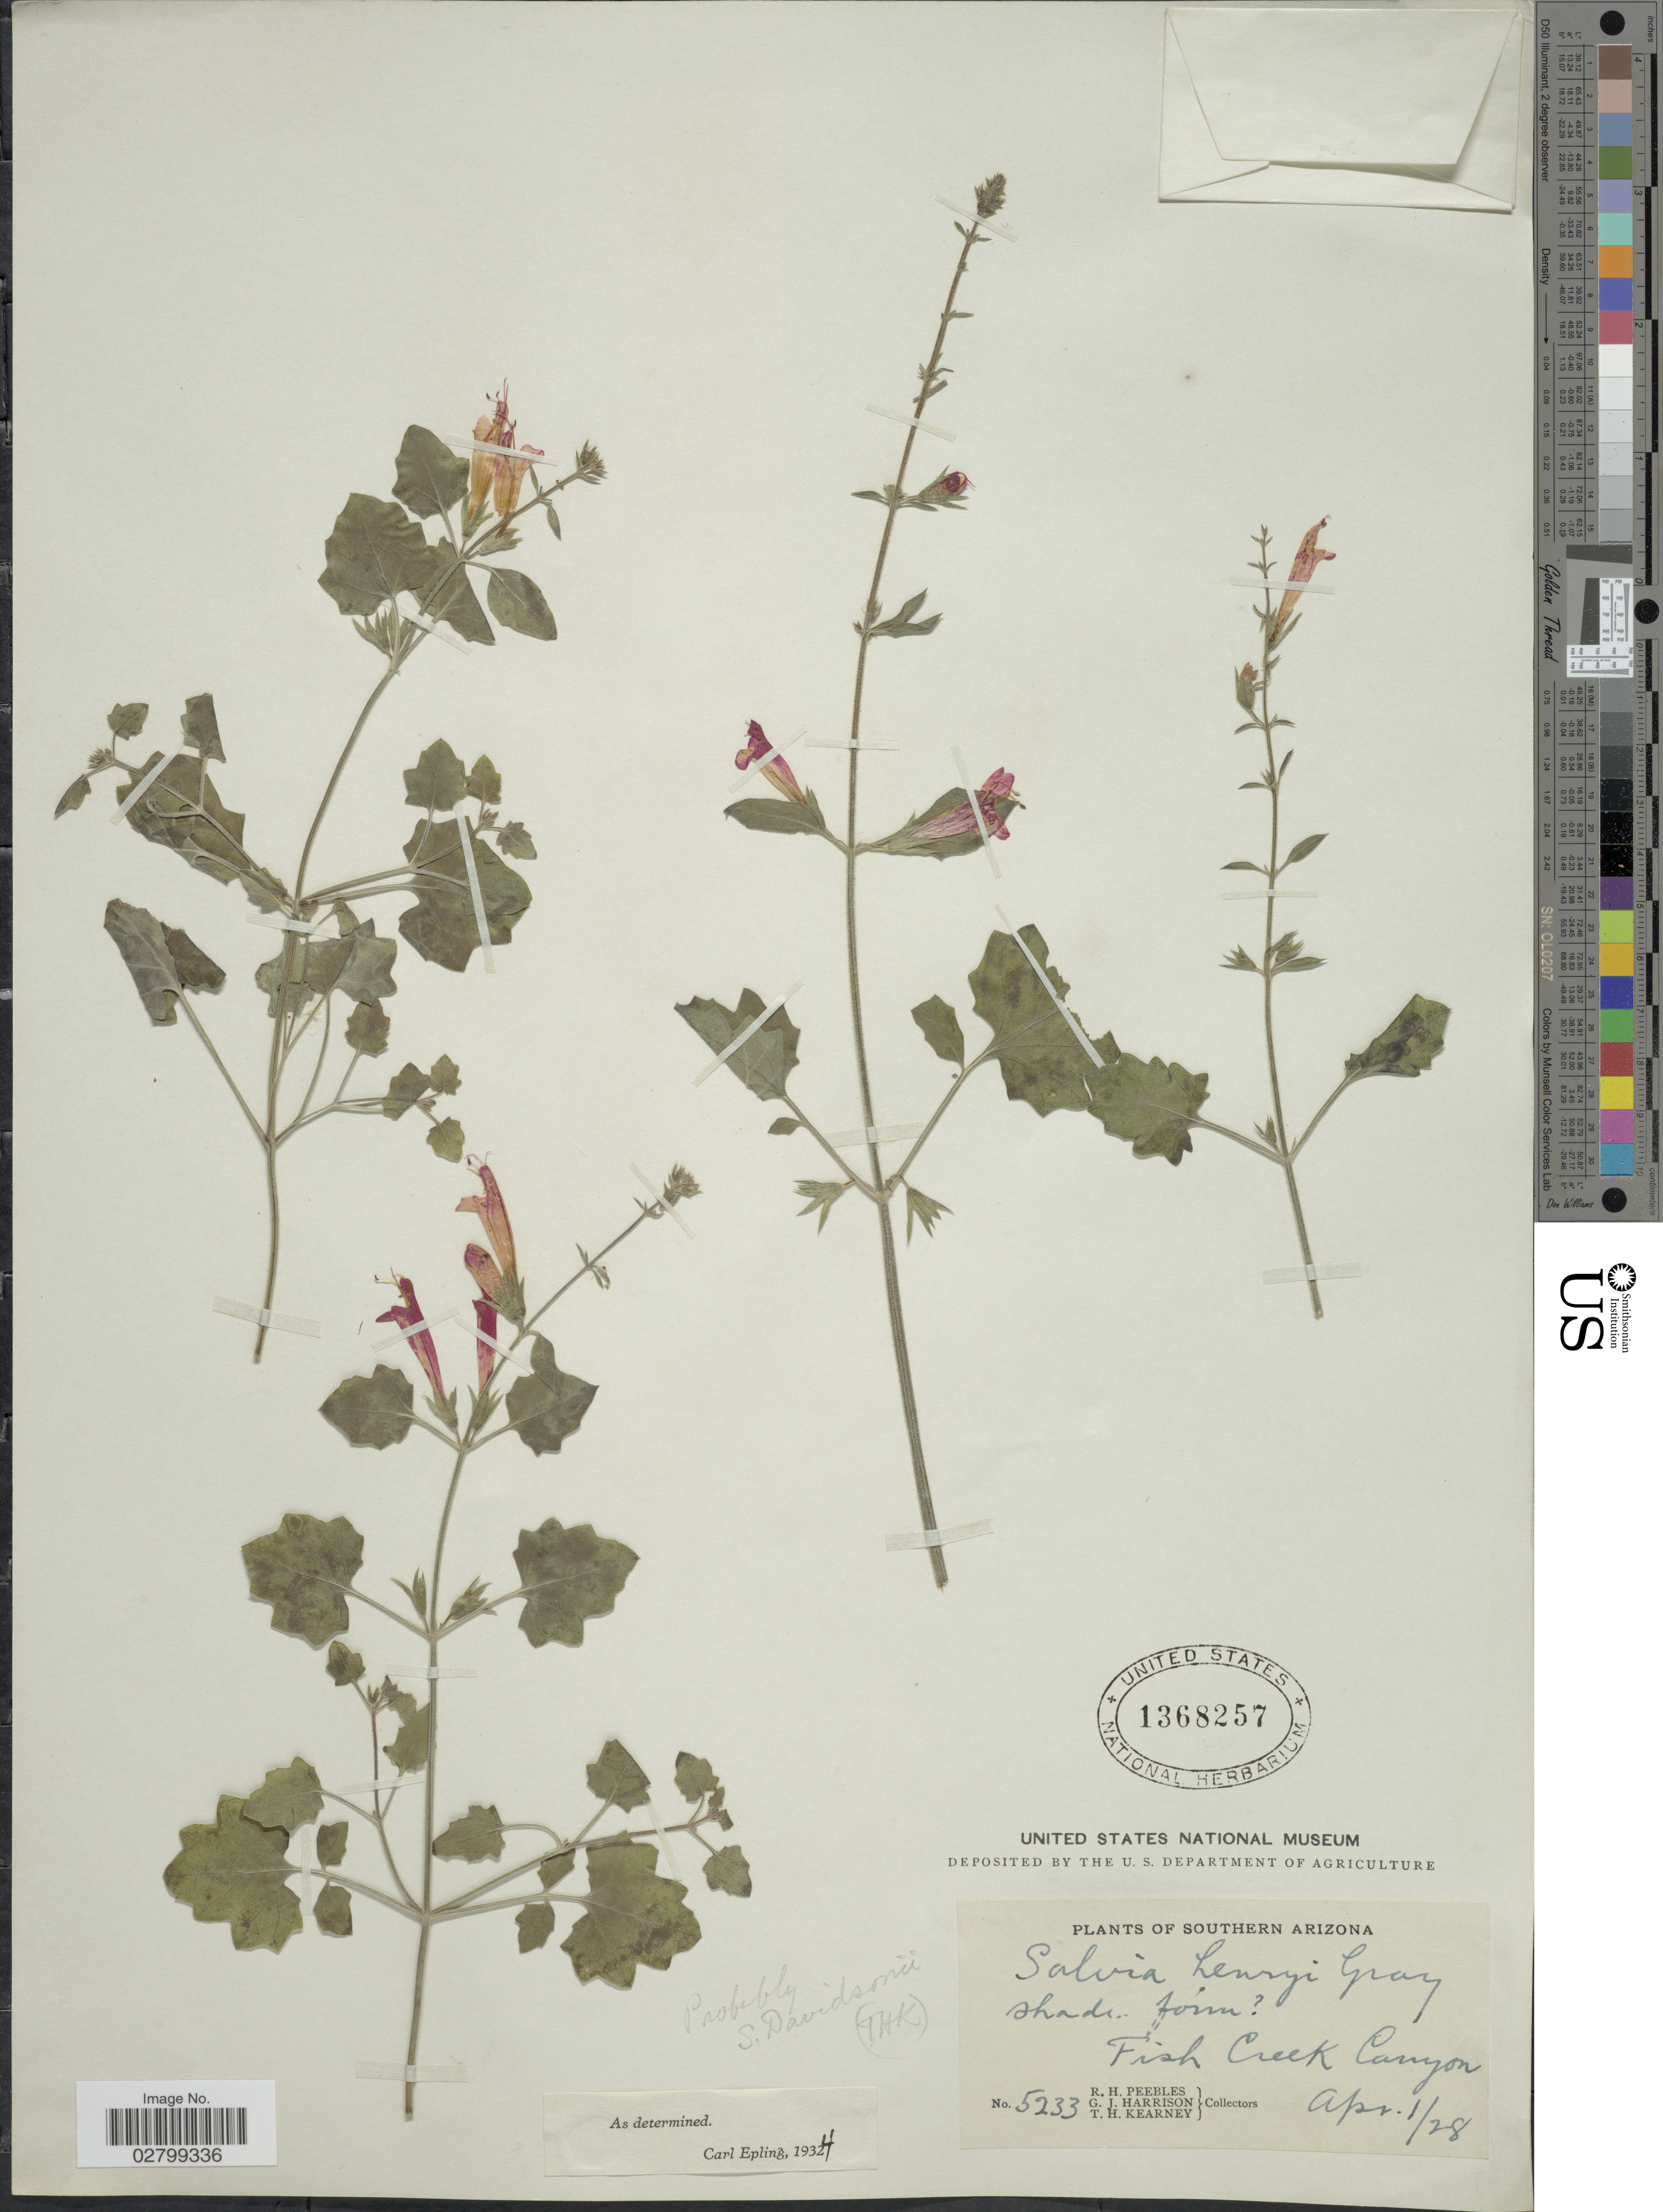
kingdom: Plantae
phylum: Tracheophyta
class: Magnoliopsida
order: Lamiales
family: Lamiaceae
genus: Salvia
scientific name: Salvia davidsonii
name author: Greenm.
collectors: R. H. Peebles, G. J. Harrison & T. H. Kearney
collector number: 5233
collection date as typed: Transcribed d/m/y: 1/4/28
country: United States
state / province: Arizona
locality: Southern Arizona. Fish Creek Canyon.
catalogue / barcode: US 1368257